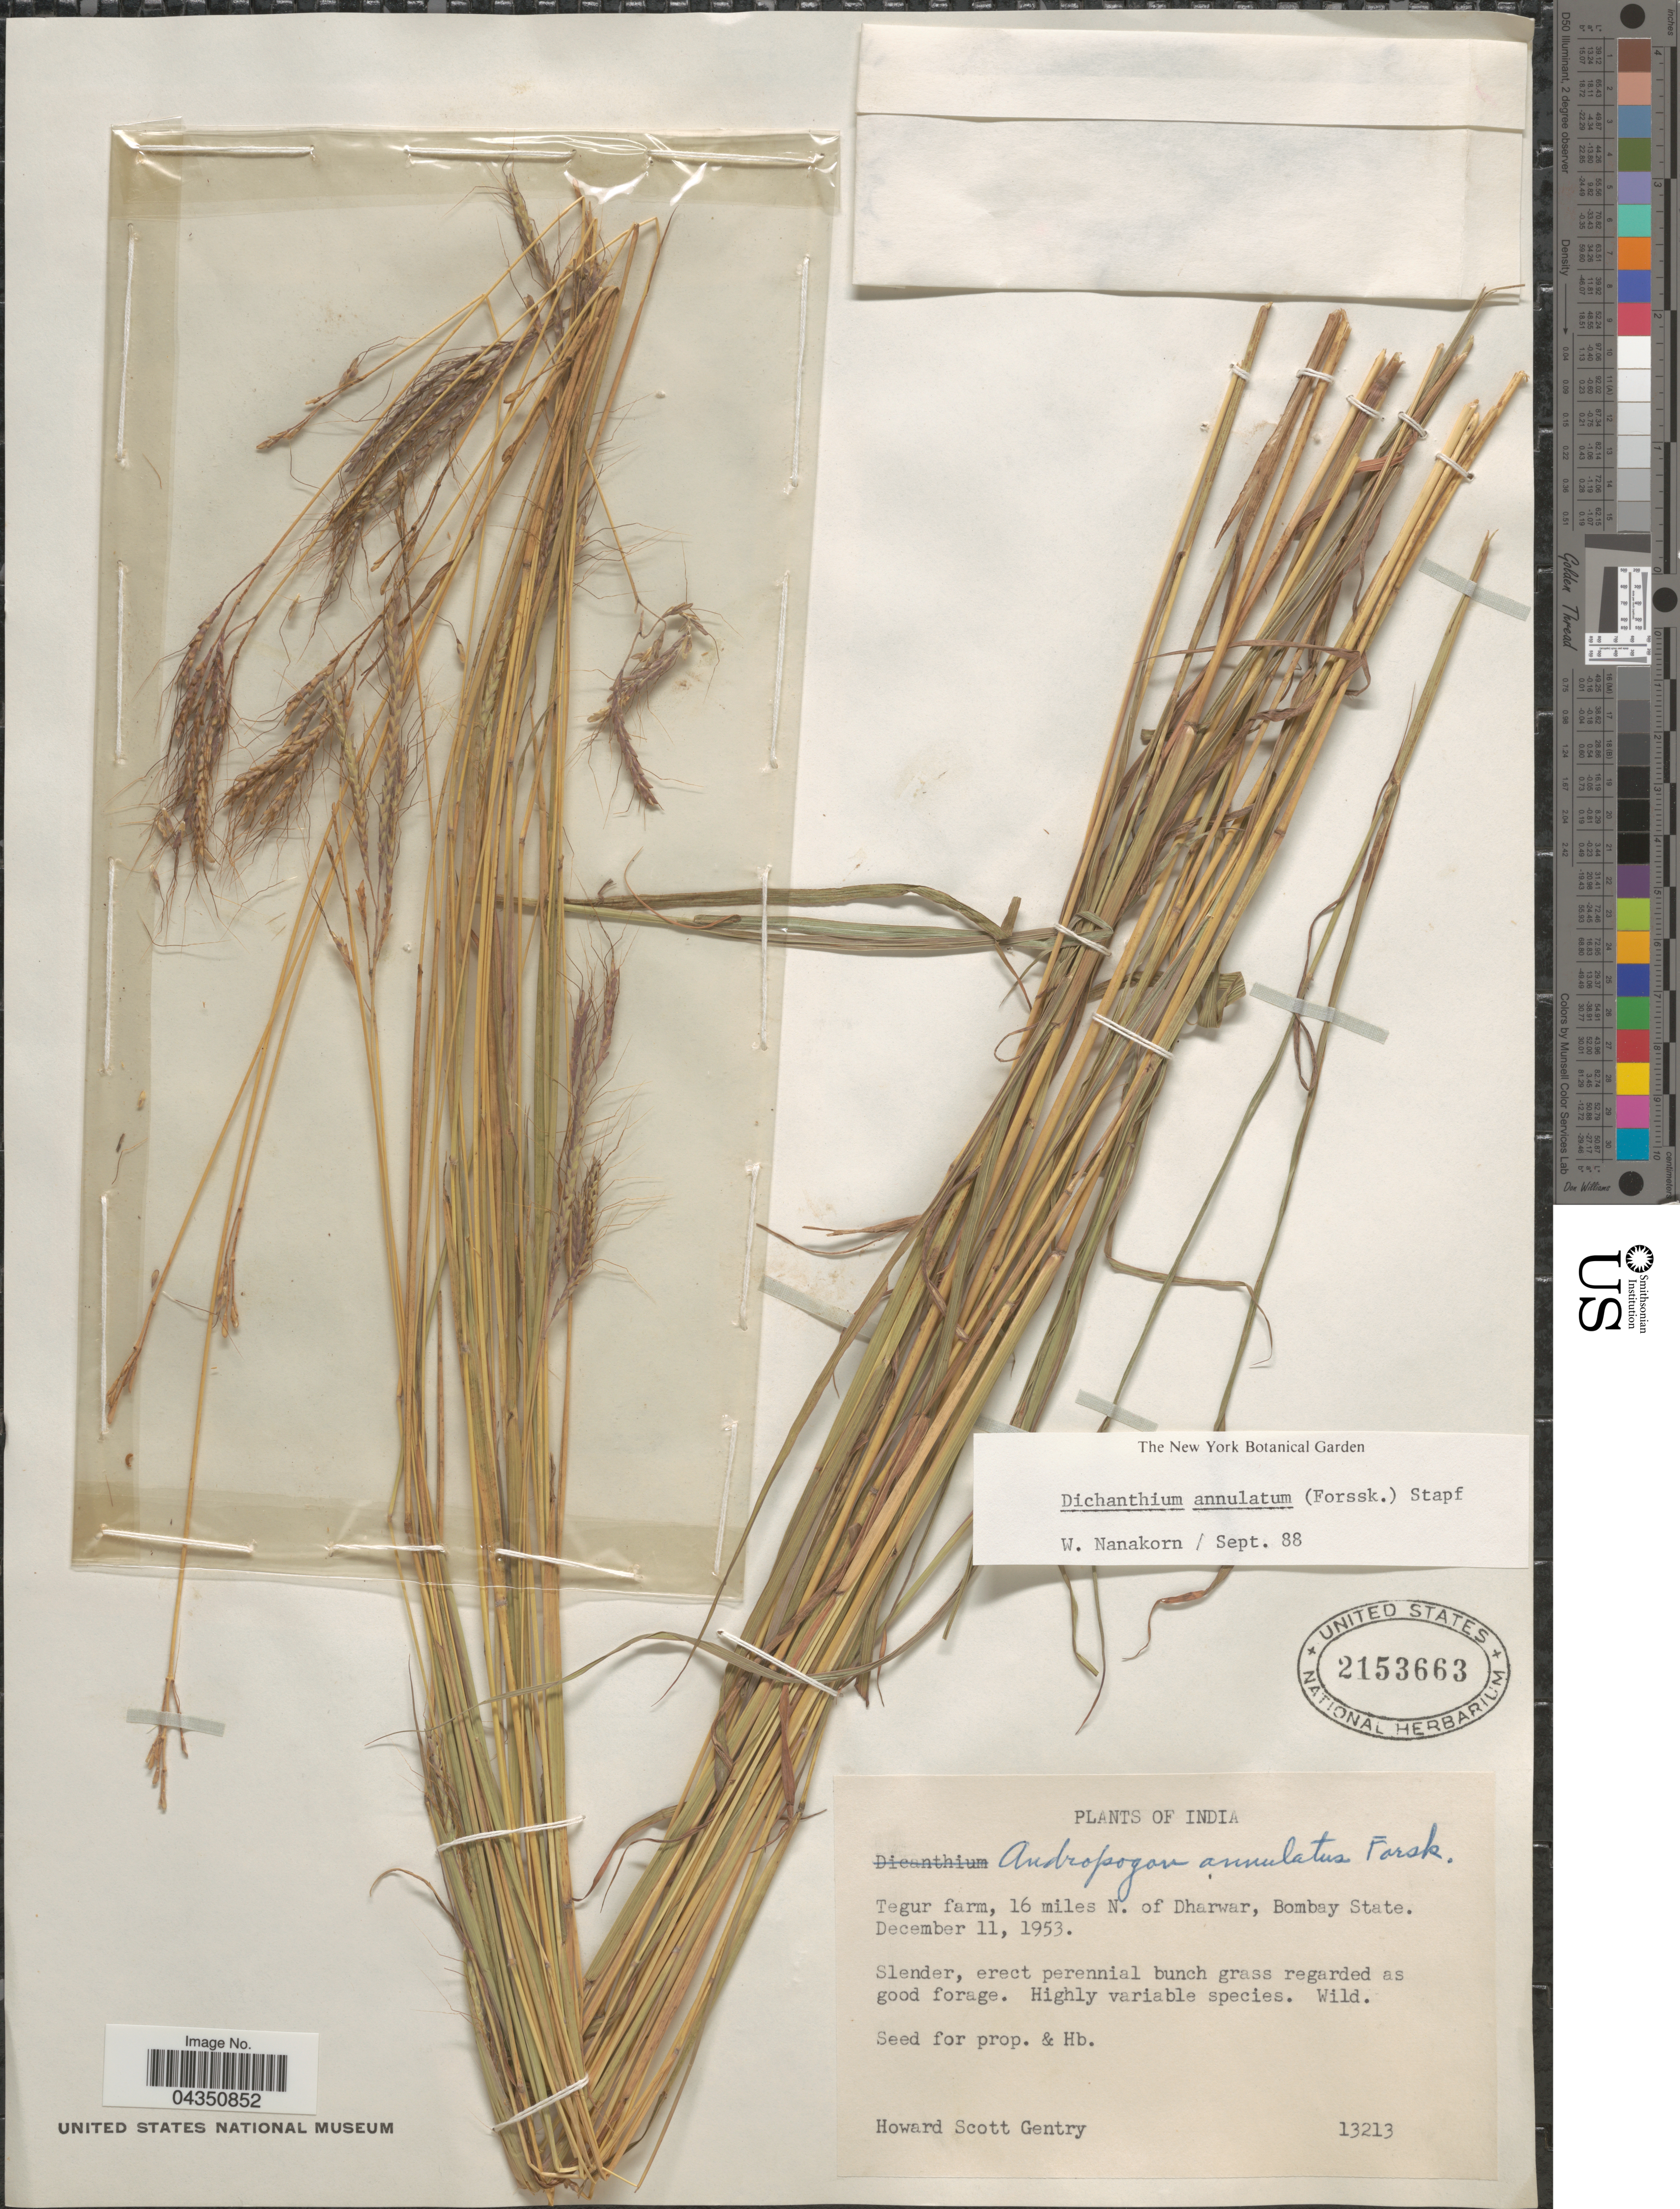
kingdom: Plantae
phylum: Tracheophyta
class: Liliopsida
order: Poales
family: Poaceae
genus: Dichanthium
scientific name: Dichanthium annulatum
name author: (Forssk.) Stapf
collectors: H. S. Gentry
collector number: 13213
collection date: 1953-12-11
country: India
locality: Tegur farm, 16 miles N. of Dharwar, Bombay State.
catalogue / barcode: US 2153663